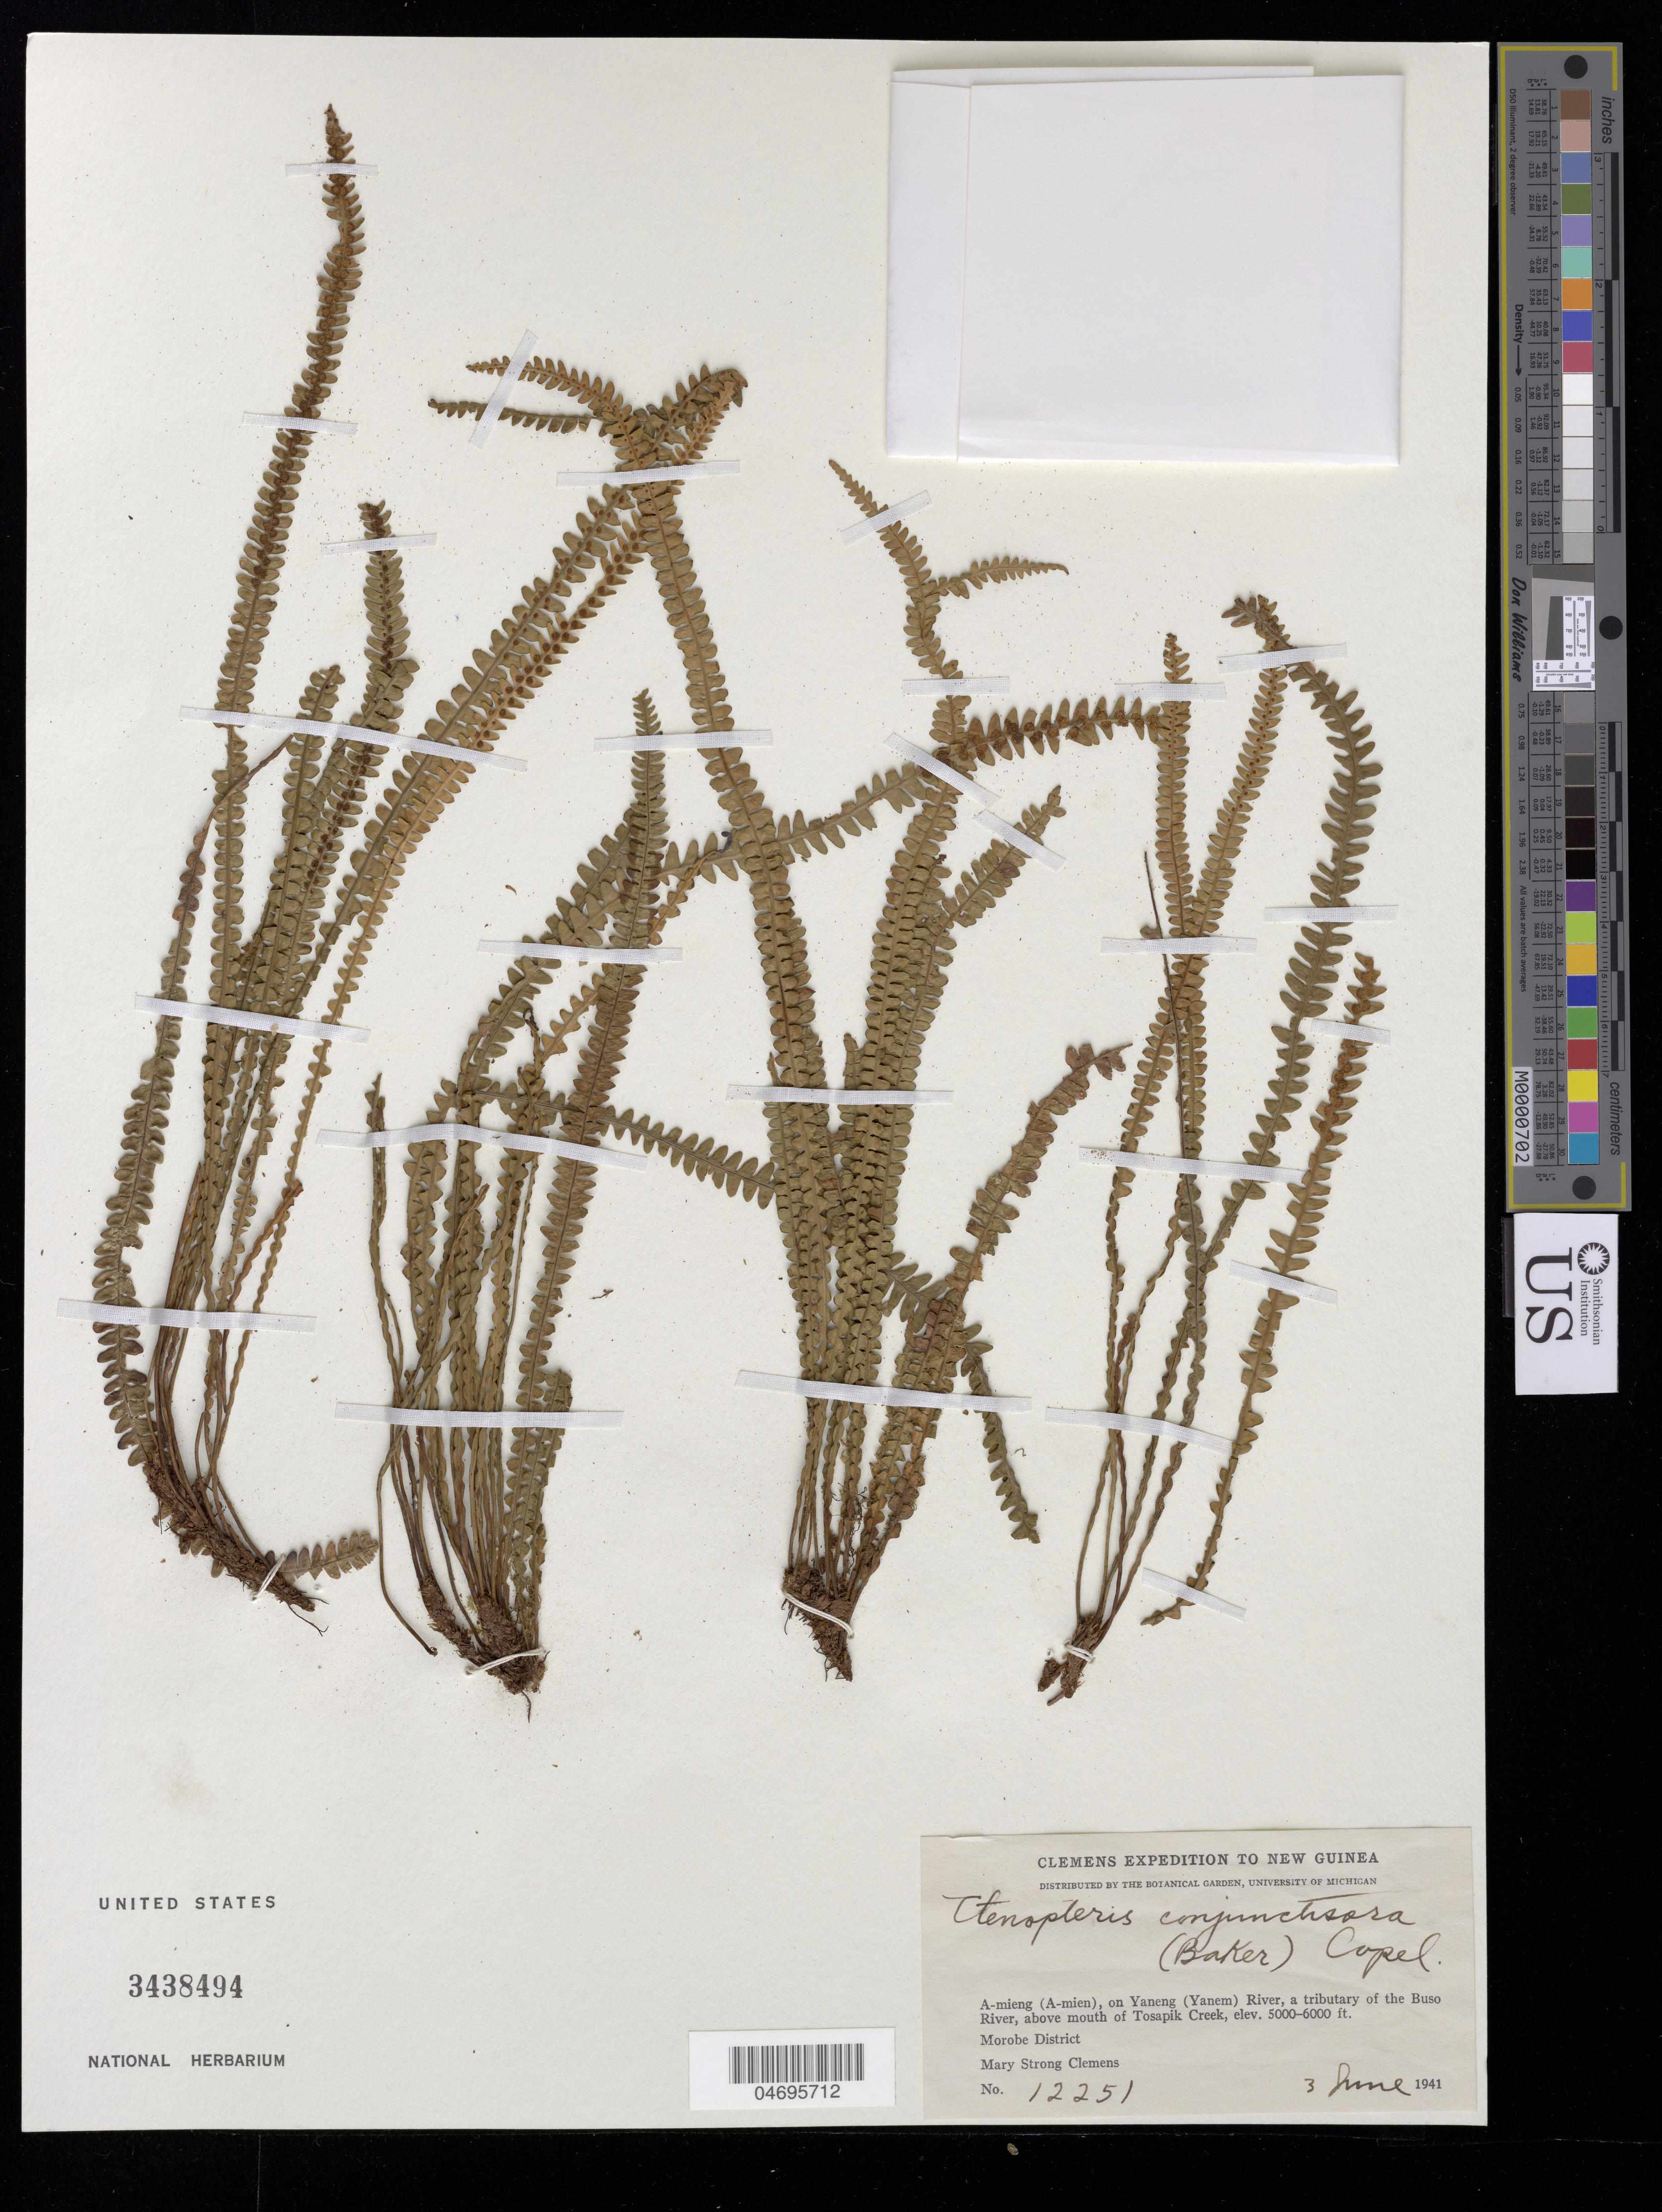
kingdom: Plantae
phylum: Tracheophyta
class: Polypodiopsida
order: Polypodiales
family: Polypodiaceae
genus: Themelium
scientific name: Themelium conjunctisorum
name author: (Baker) Parris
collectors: M. S. Clemens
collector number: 12251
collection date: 1941-06-03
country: Papua New Guinea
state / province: Morobe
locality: A-mieng (A-mien), on Yaneng (Yanem) River, a tributary of the Buso River, above mouth of Tosapik Creek.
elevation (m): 1524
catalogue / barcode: US 3438494